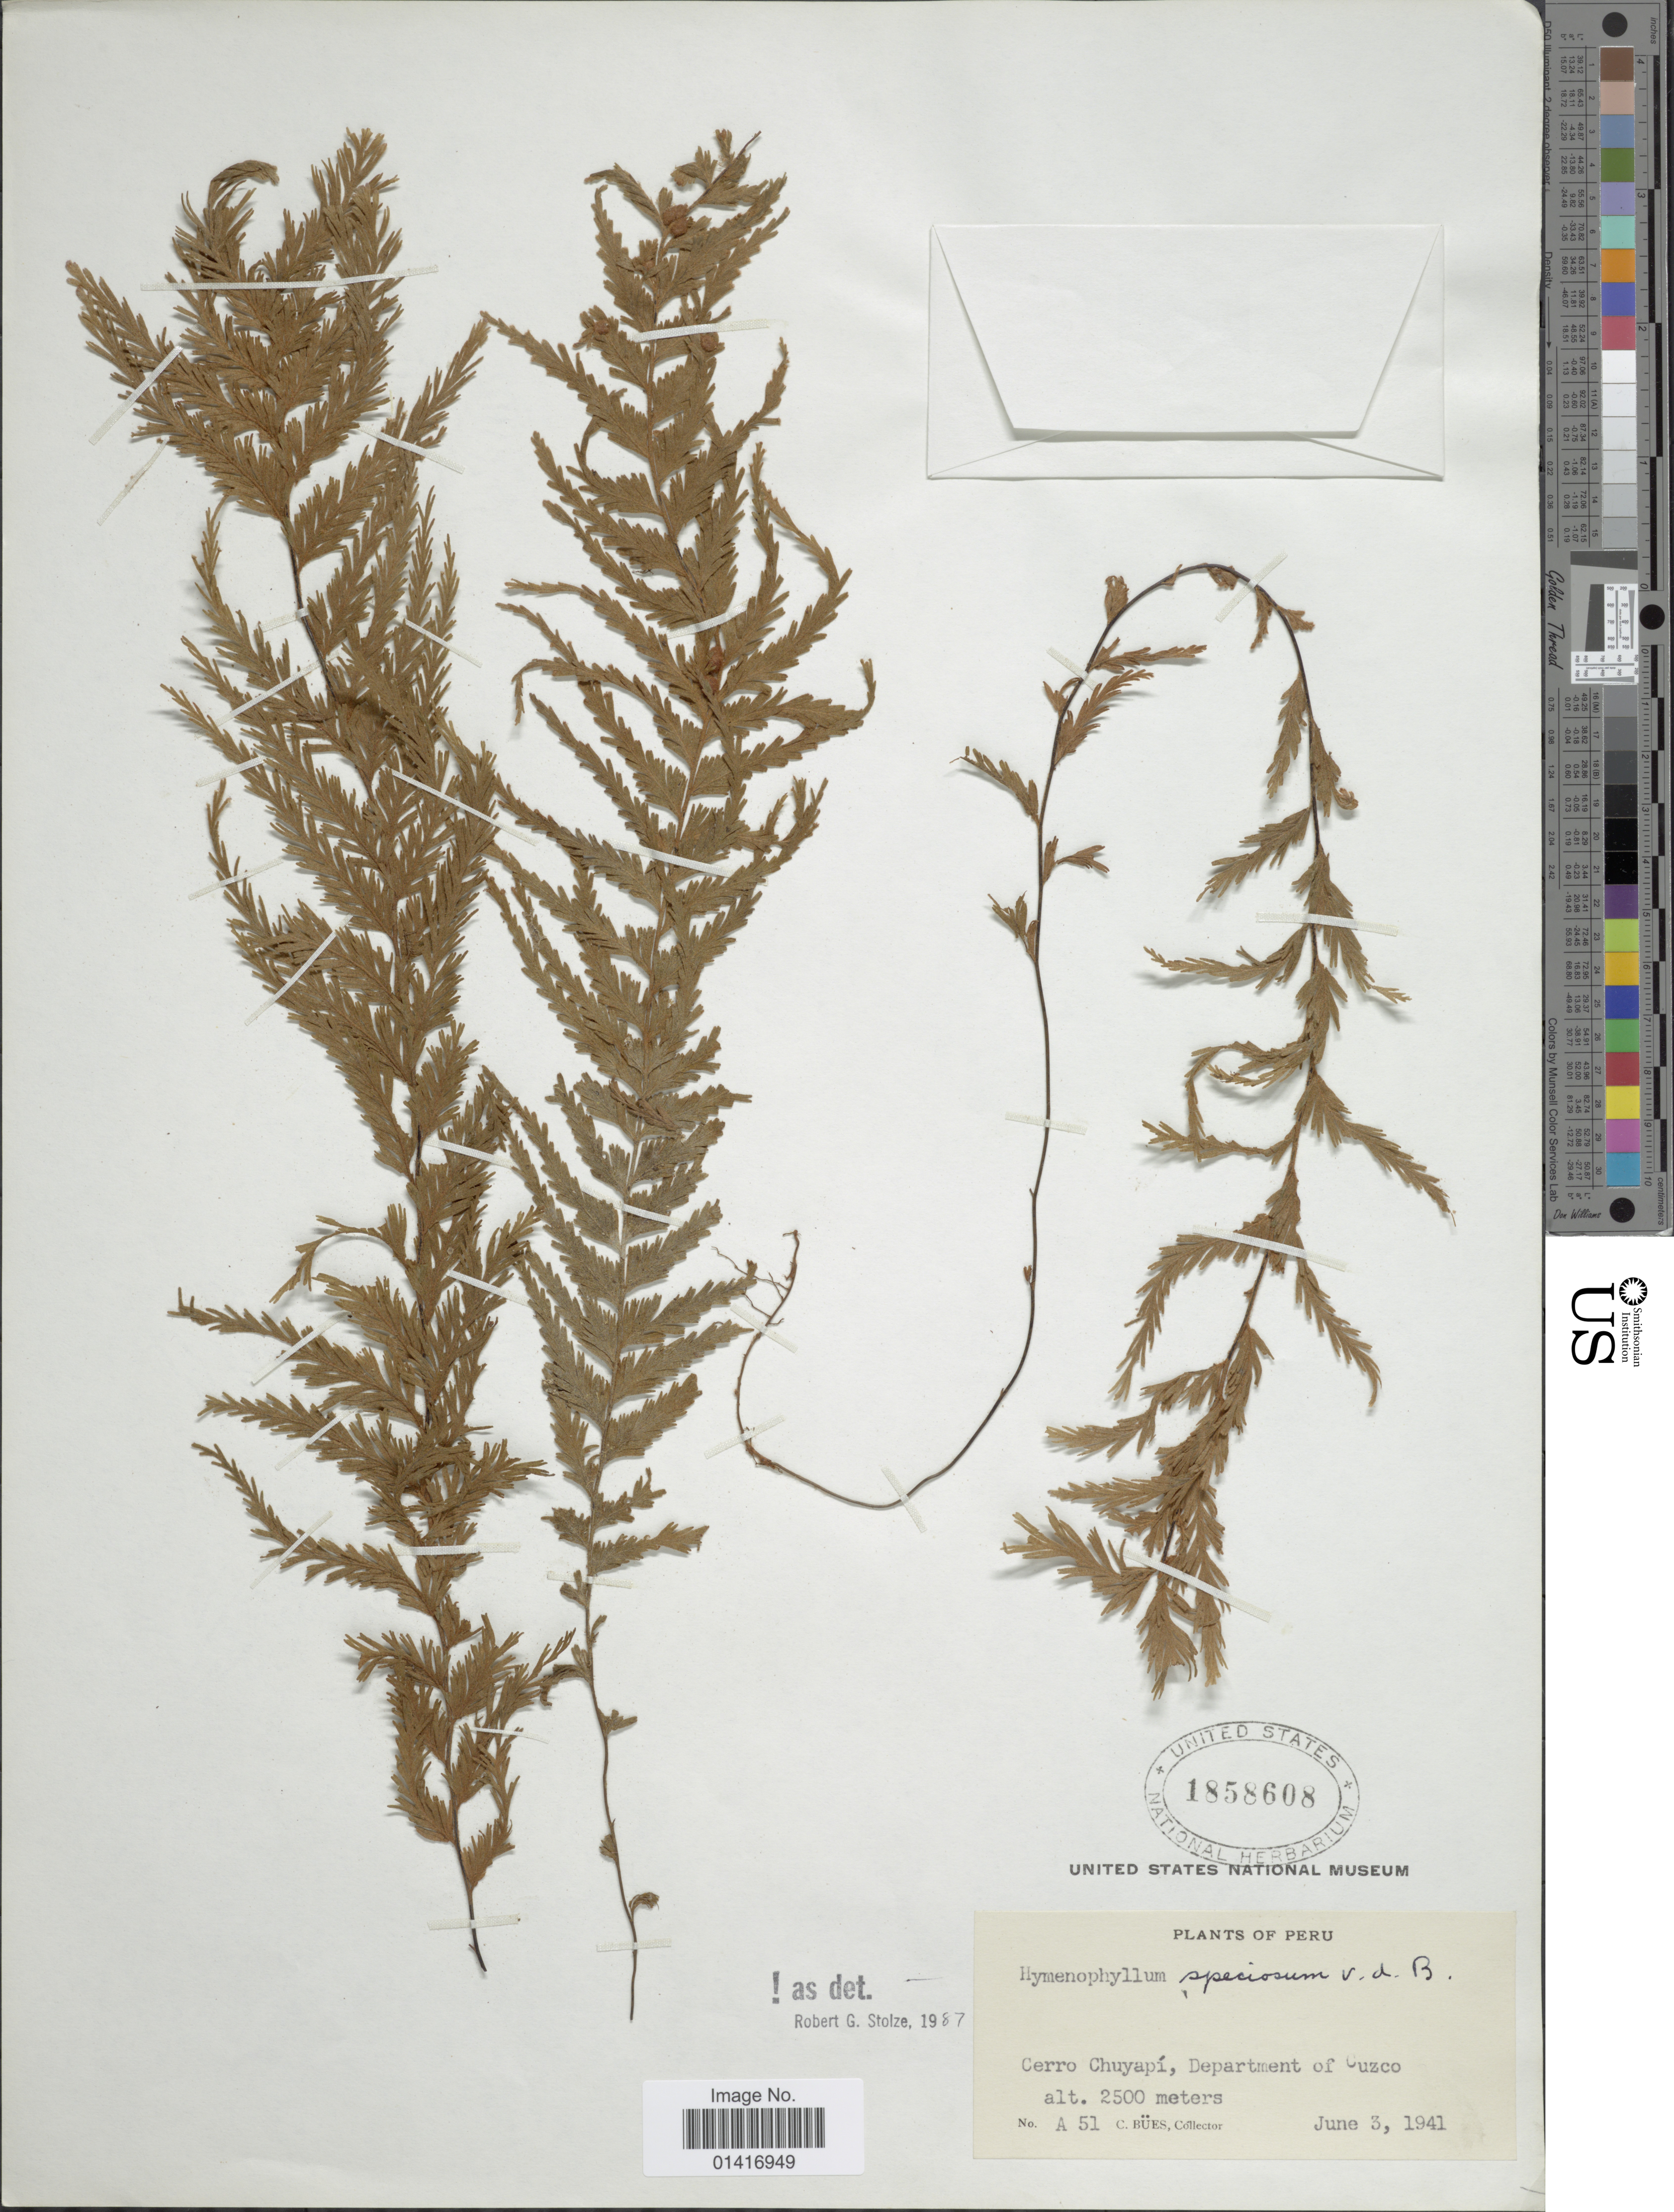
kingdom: Plantae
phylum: Tracheophyta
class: Polypodiopsida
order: Hymenophyllales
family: Hymenophyllaceae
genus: Hymenophyllum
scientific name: Hymenophyllum speciosum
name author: Bosch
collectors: C. Bues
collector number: A 51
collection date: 1941-06-03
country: Peru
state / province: Cusco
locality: Cerro Chuyapí, Department of Cuzco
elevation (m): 2500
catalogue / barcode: US 1858608